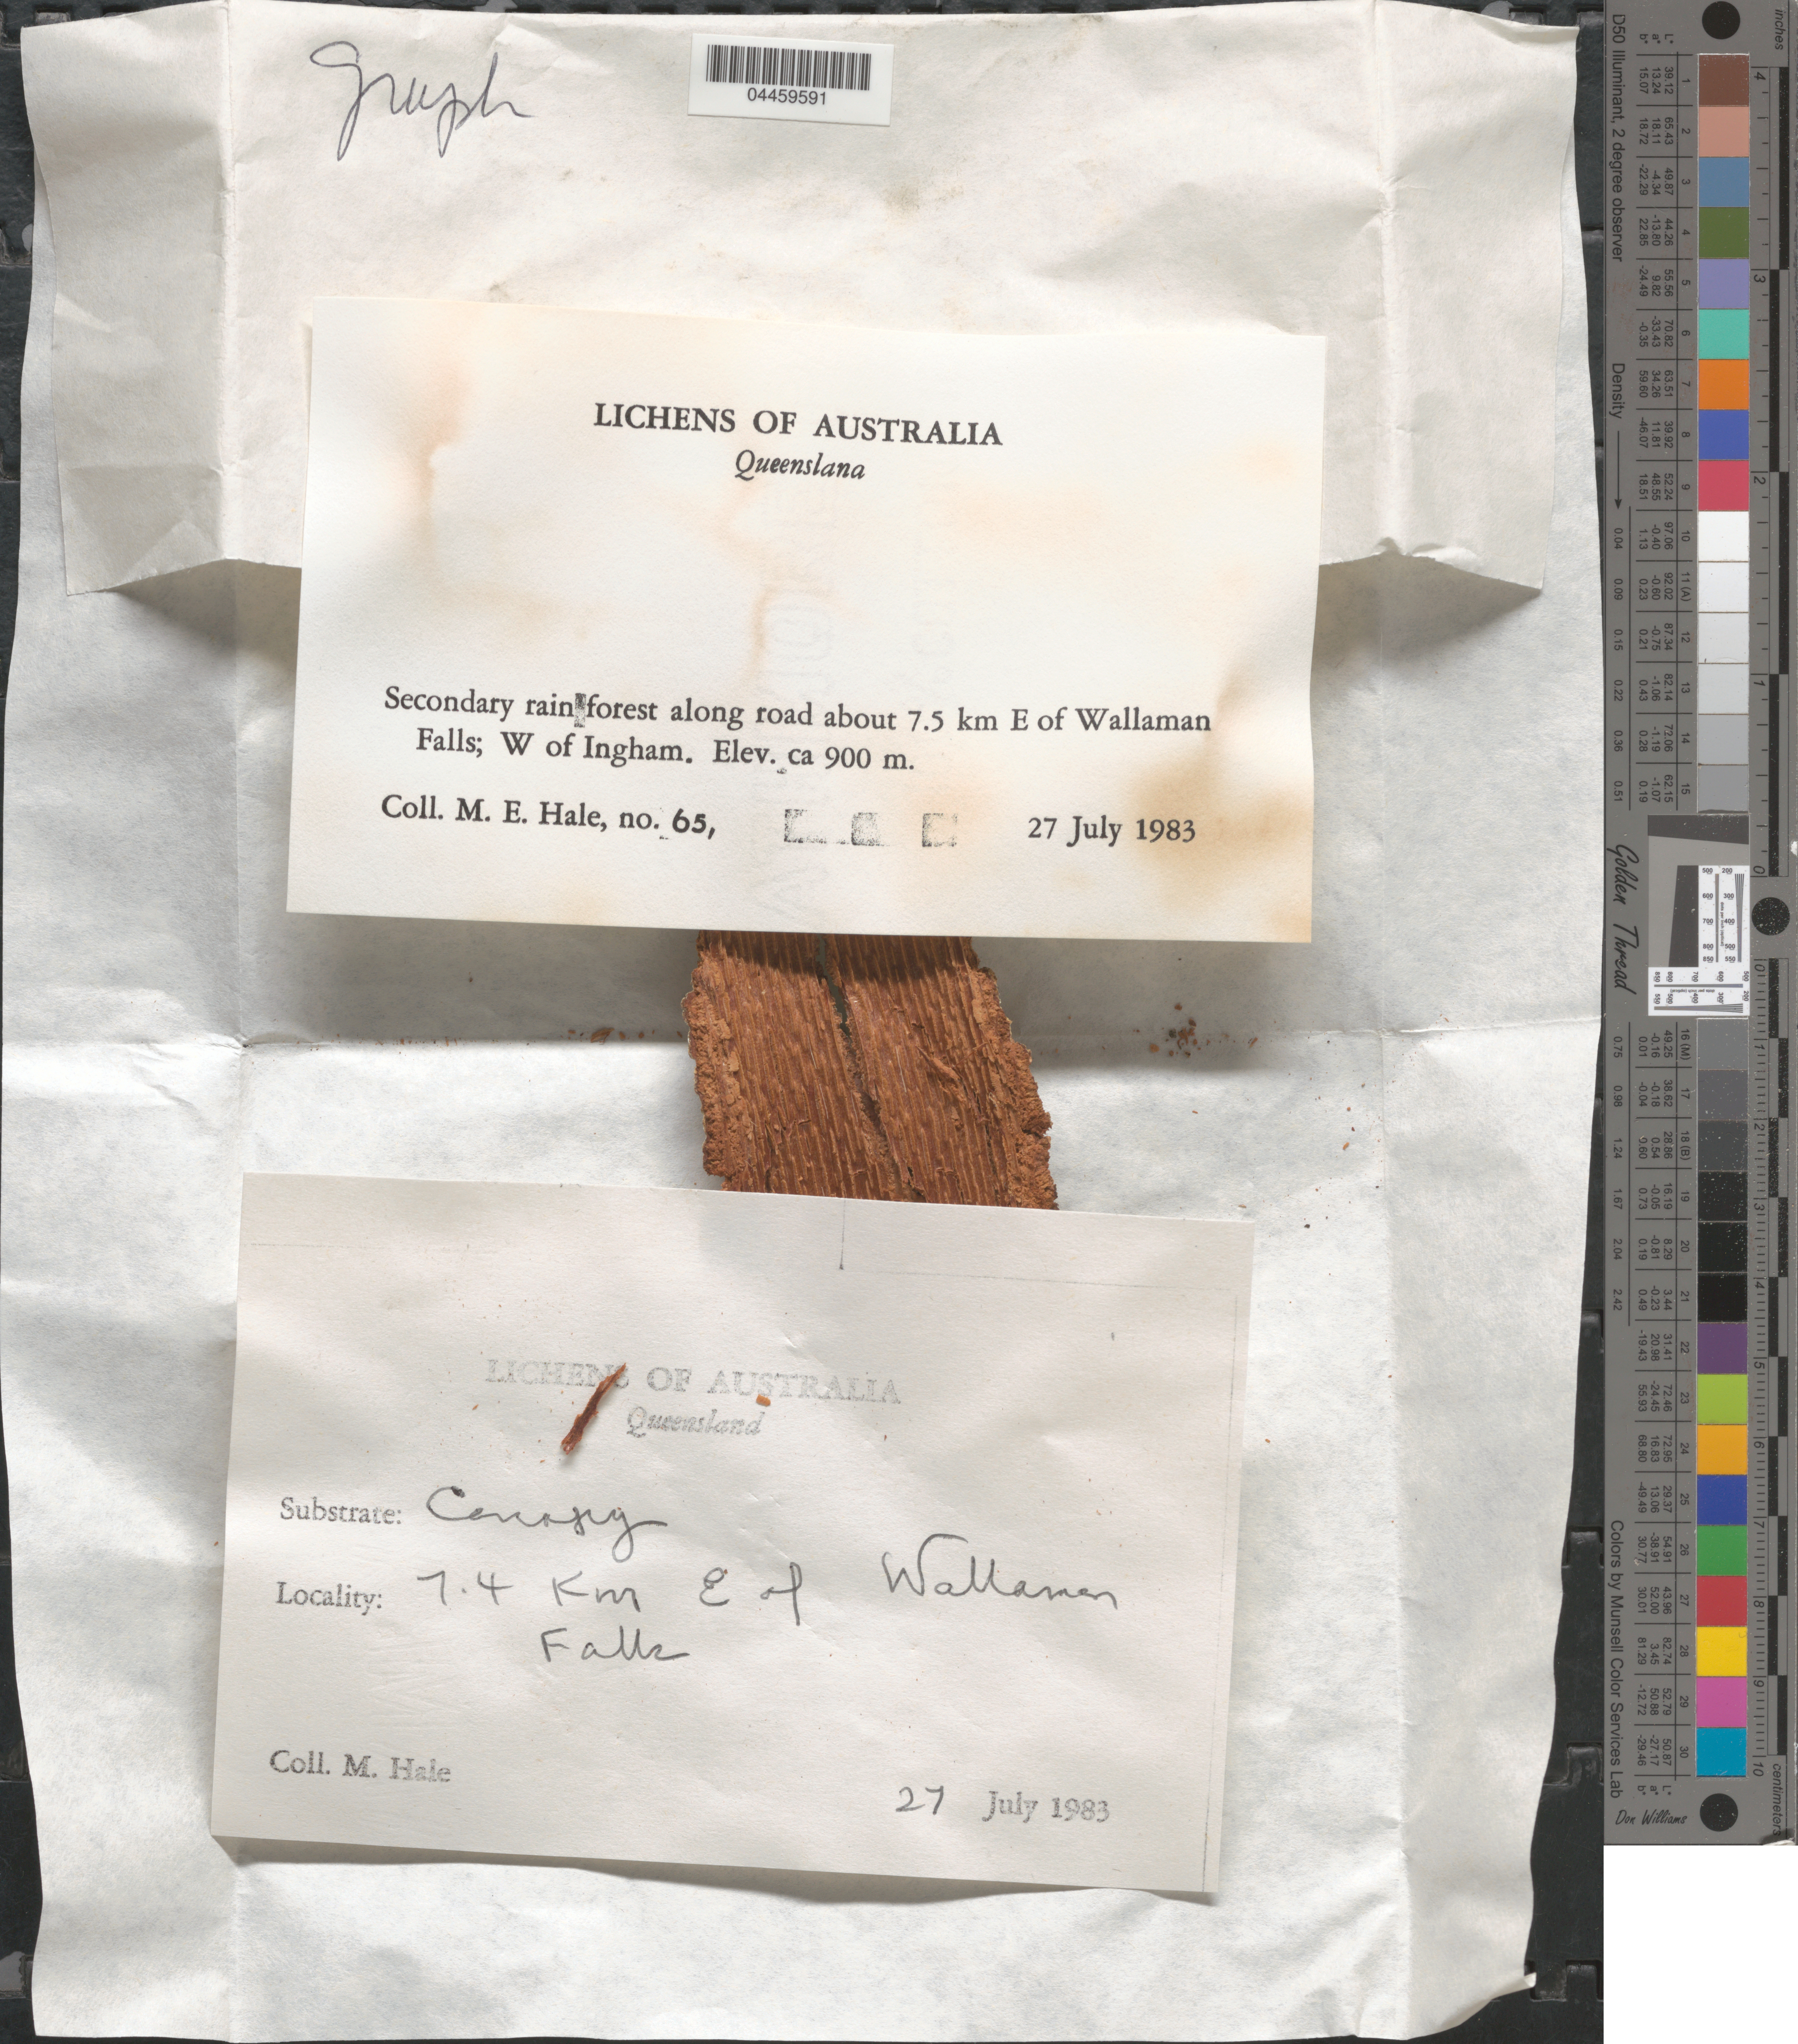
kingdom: Fungi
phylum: Ascomycota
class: Lecanoromycetes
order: Ostropales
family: Graphidaceae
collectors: M. Hale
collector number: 63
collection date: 1983-07-27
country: Australia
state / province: Queensland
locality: Along road about 7.5 km E of Wallaman Falls, W of Ingham.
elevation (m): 900